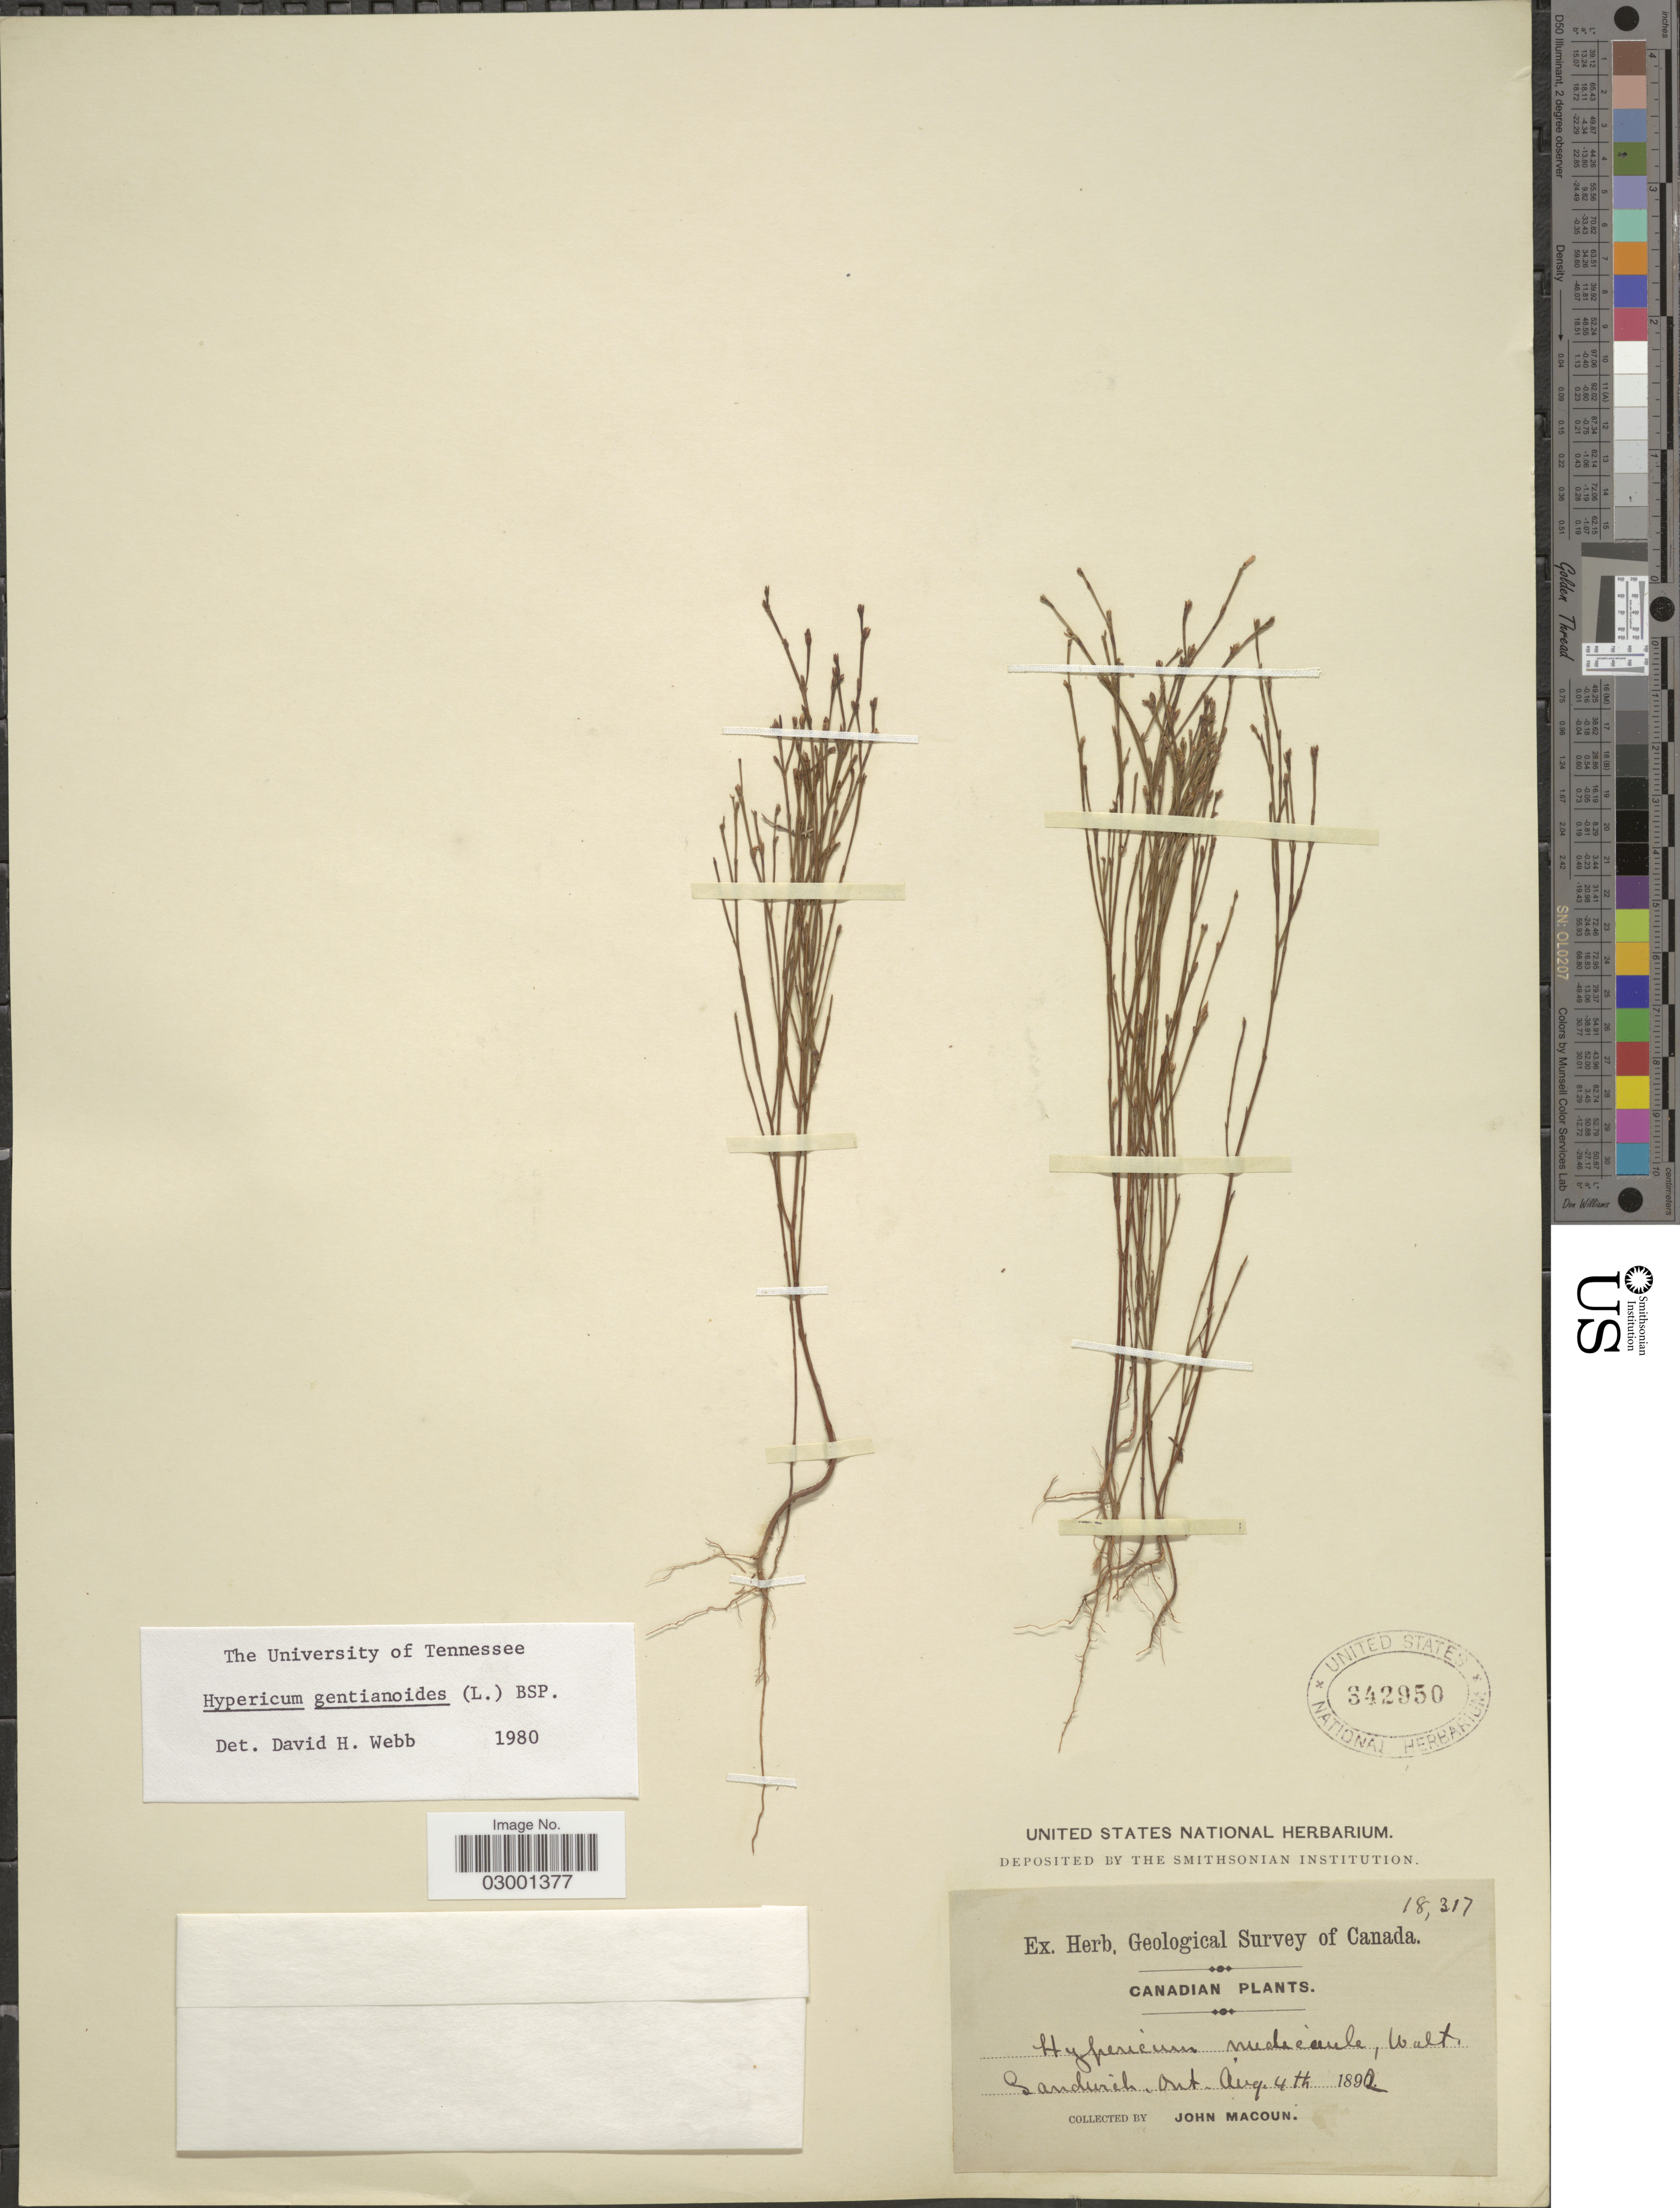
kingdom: Plantae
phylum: Tracheophyta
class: Magnoliopsida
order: Malpighiales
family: Hypericaceae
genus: Hypericum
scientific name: Hypericum gentianoides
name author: (L.) Britton, Stearns & Poggenb.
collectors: J. Macoun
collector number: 18317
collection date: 1892-08-04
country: Canada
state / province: Ontario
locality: Sandwich.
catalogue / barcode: US 342950